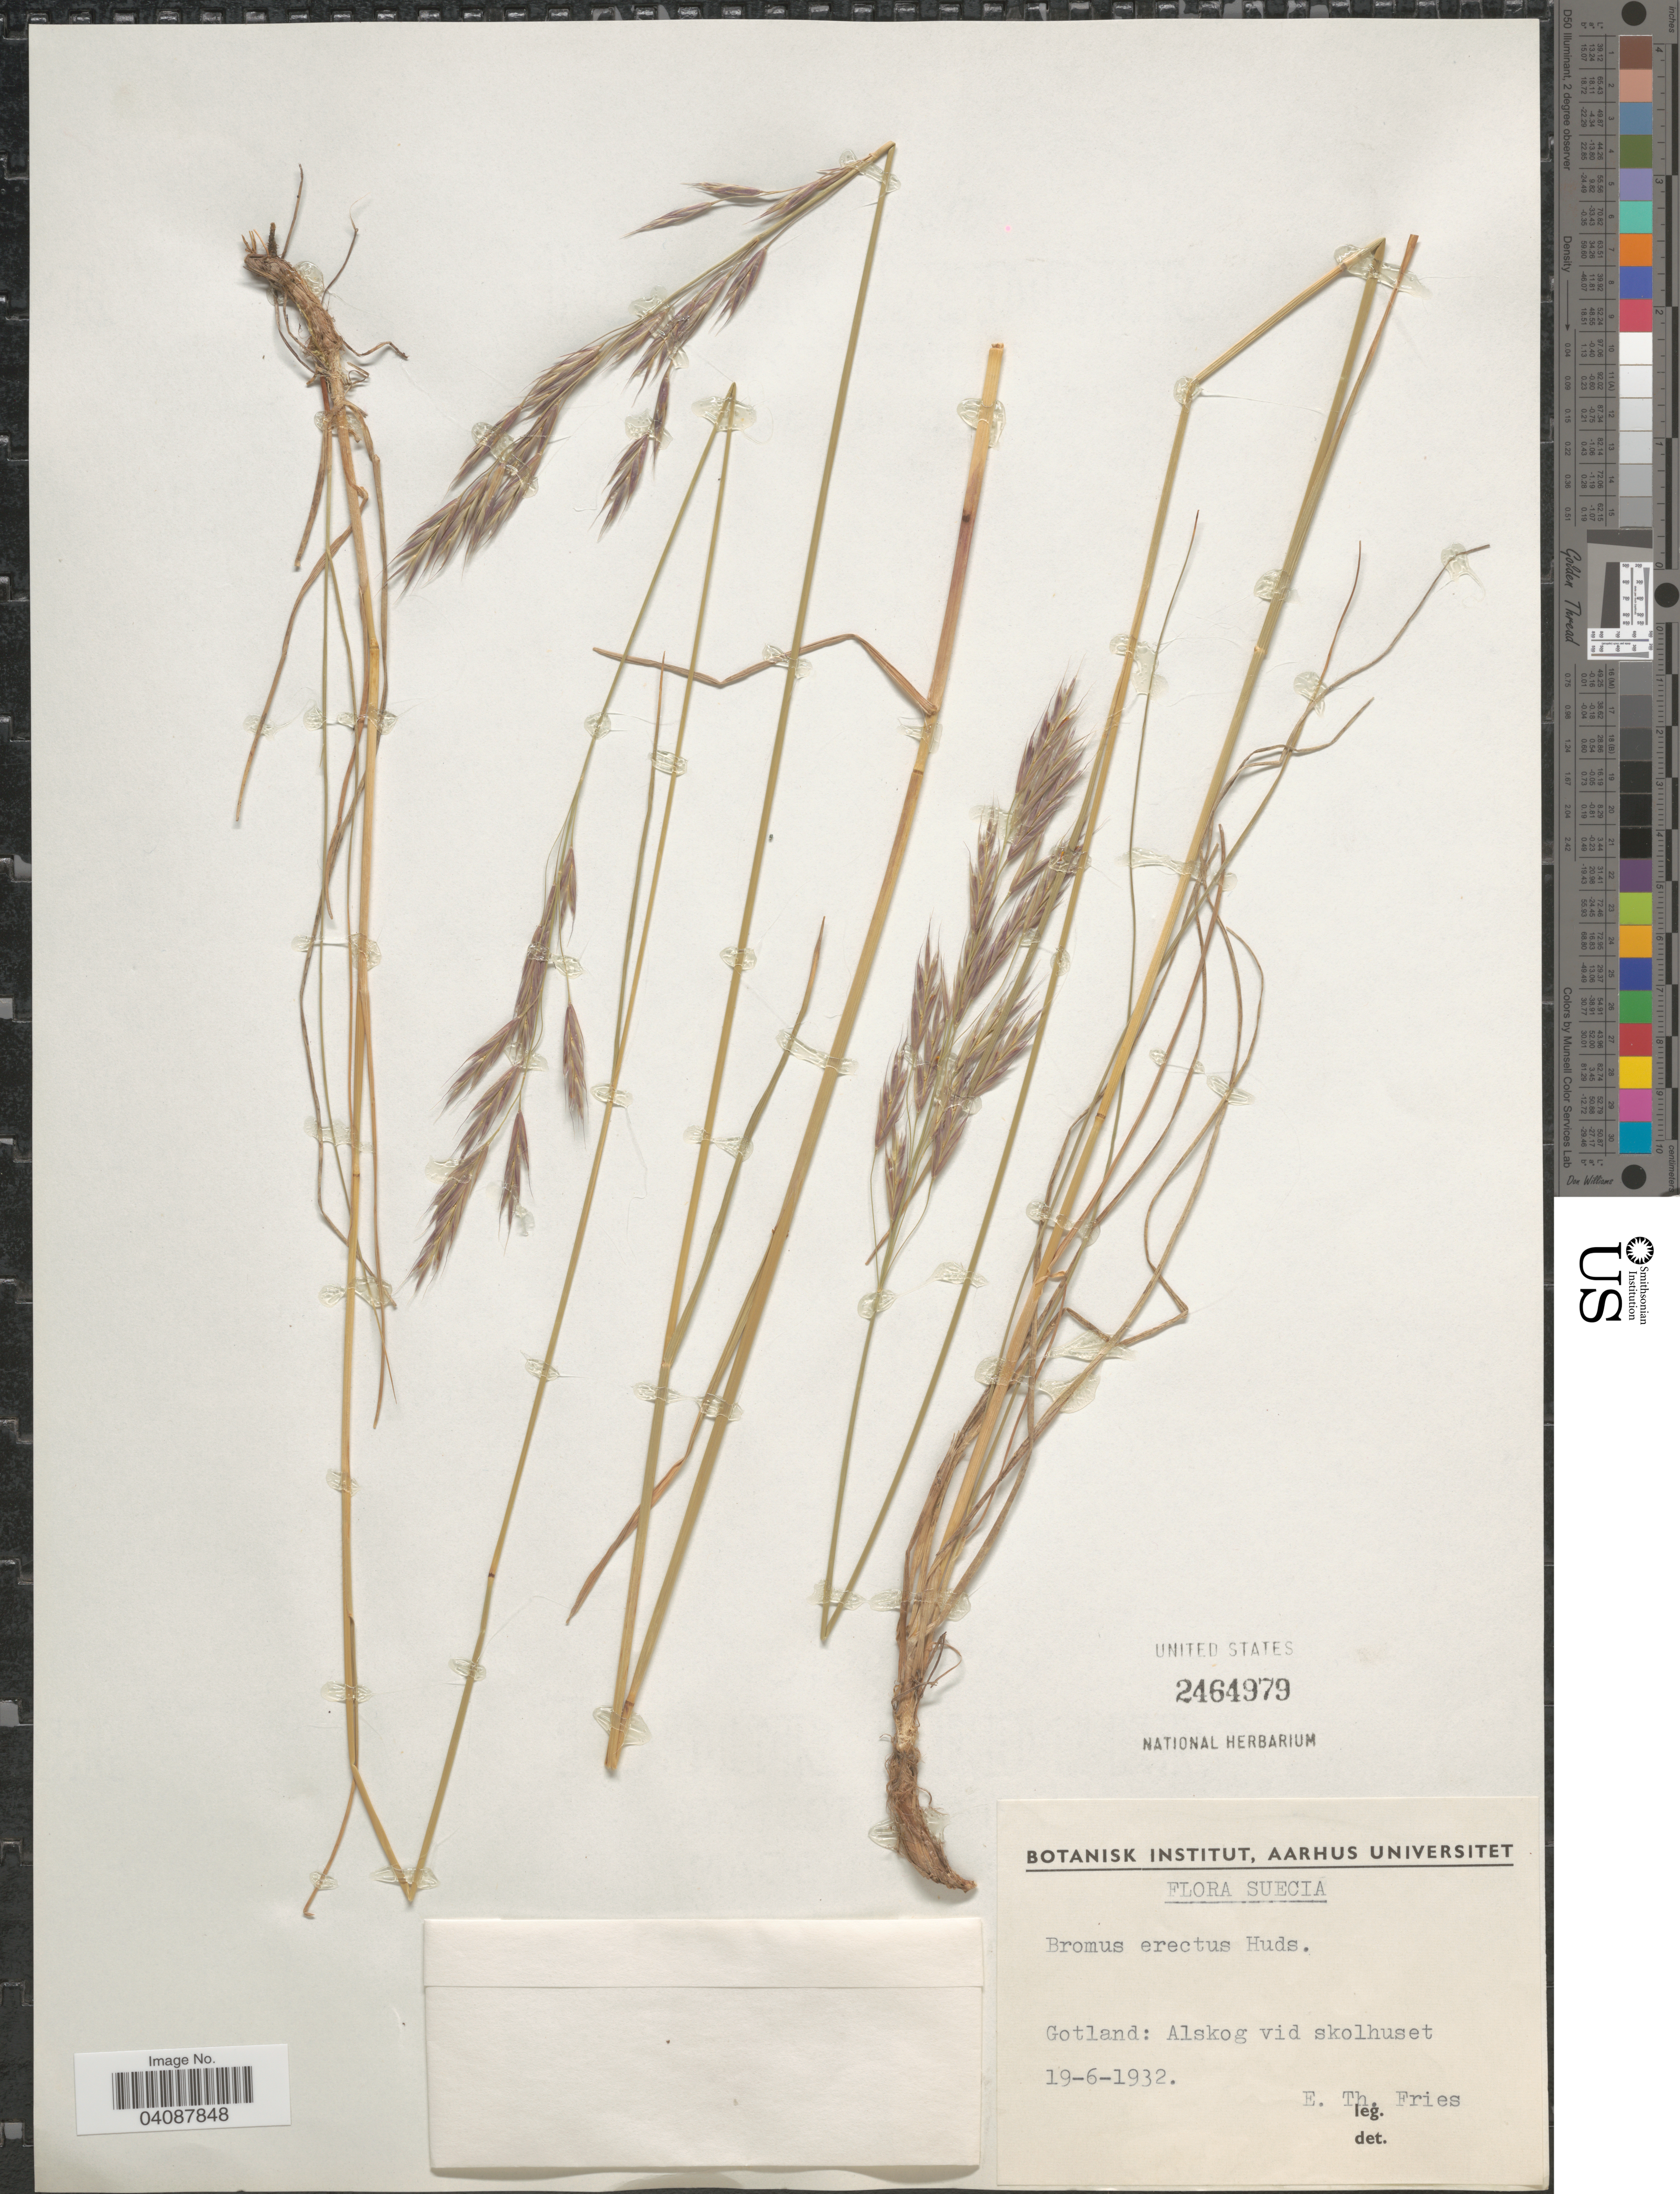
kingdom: Plantae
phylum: Tracheophyta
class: Liliopsida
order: Poales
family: Poaceae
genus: Bromus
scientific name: Bromus erectus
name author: Huds.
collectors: E. Fries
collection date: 1932-06-19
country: Sweden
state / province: Gotland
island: Gotland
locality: Suecia. Gotland: Alskog vid skolhuset.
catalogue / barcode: US 2464979